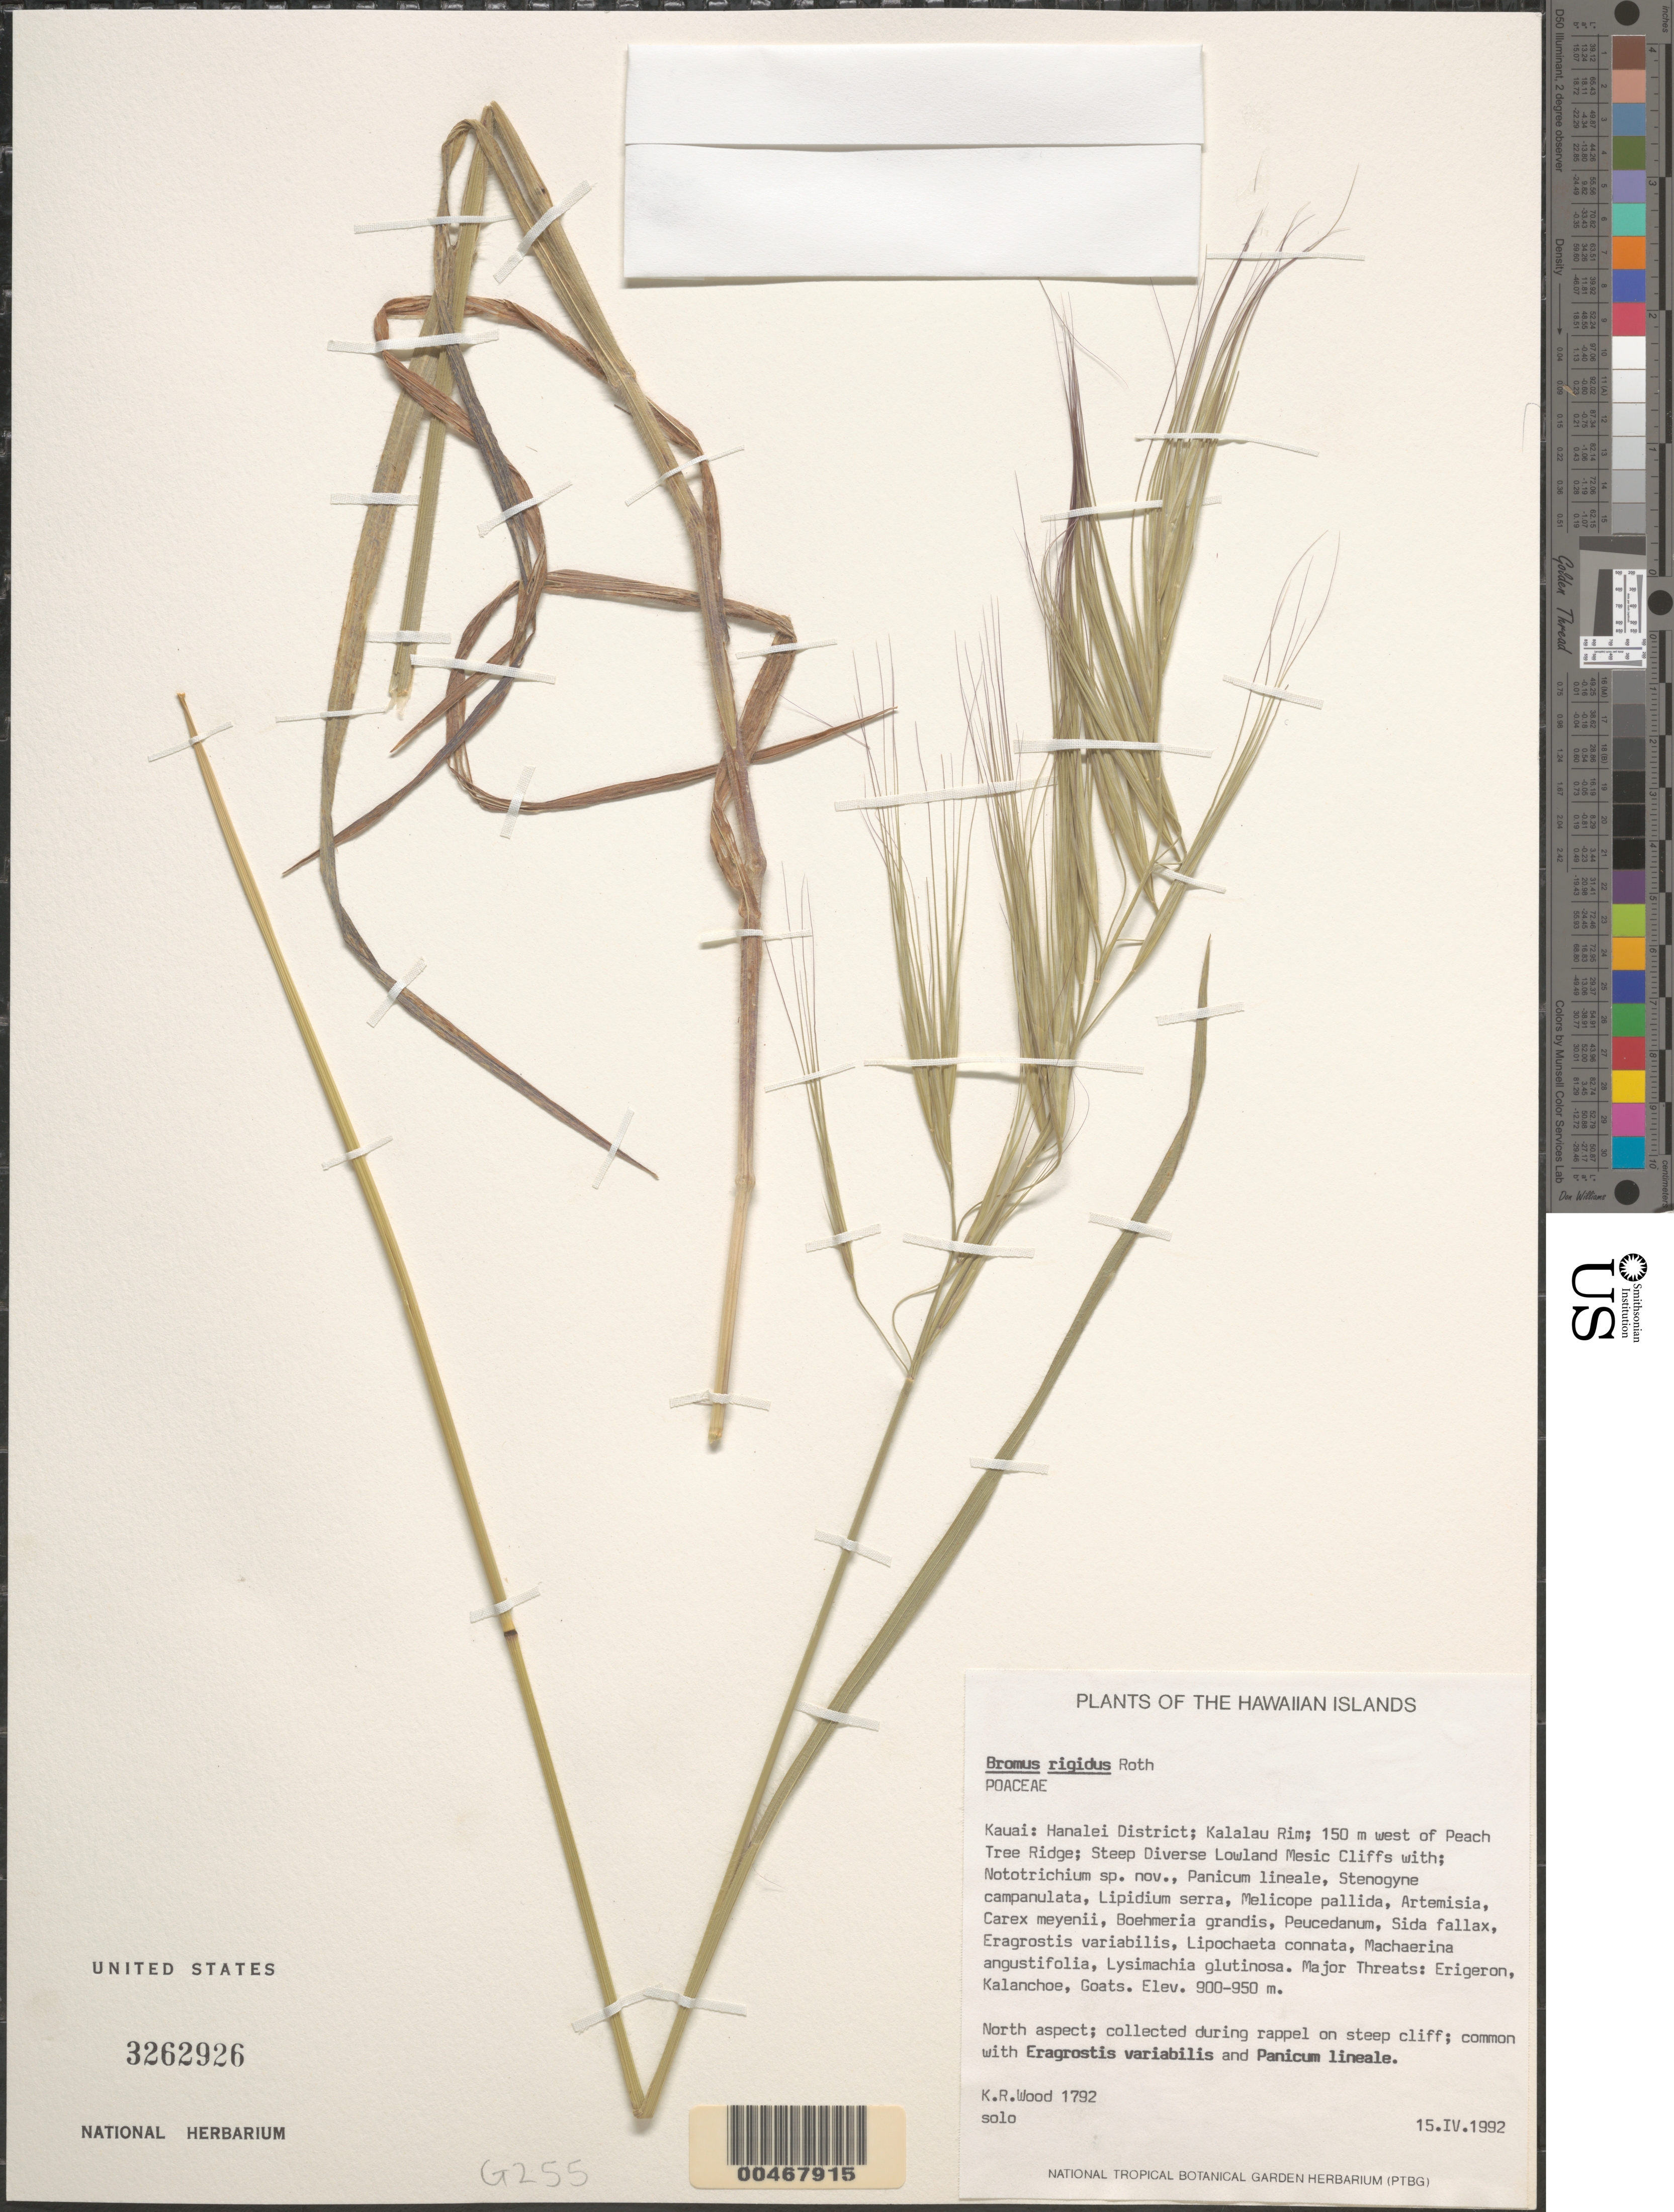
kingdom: Plantae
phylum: Tracheophyta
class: Liliopsida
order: Poales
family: Poaceae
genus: Bromus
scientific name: Bromus diandrus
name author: Roth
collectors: K. R. Wood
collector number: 1792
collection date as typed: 15 Apr 1992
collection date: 1992-04-15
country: United States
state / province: Hawaii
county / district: Kauai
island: Kaua'i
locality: Hanalei Dist., Kalalau Rim, 150 m W of Peach Tree Ridge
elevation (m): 900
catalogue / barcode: US 3262926